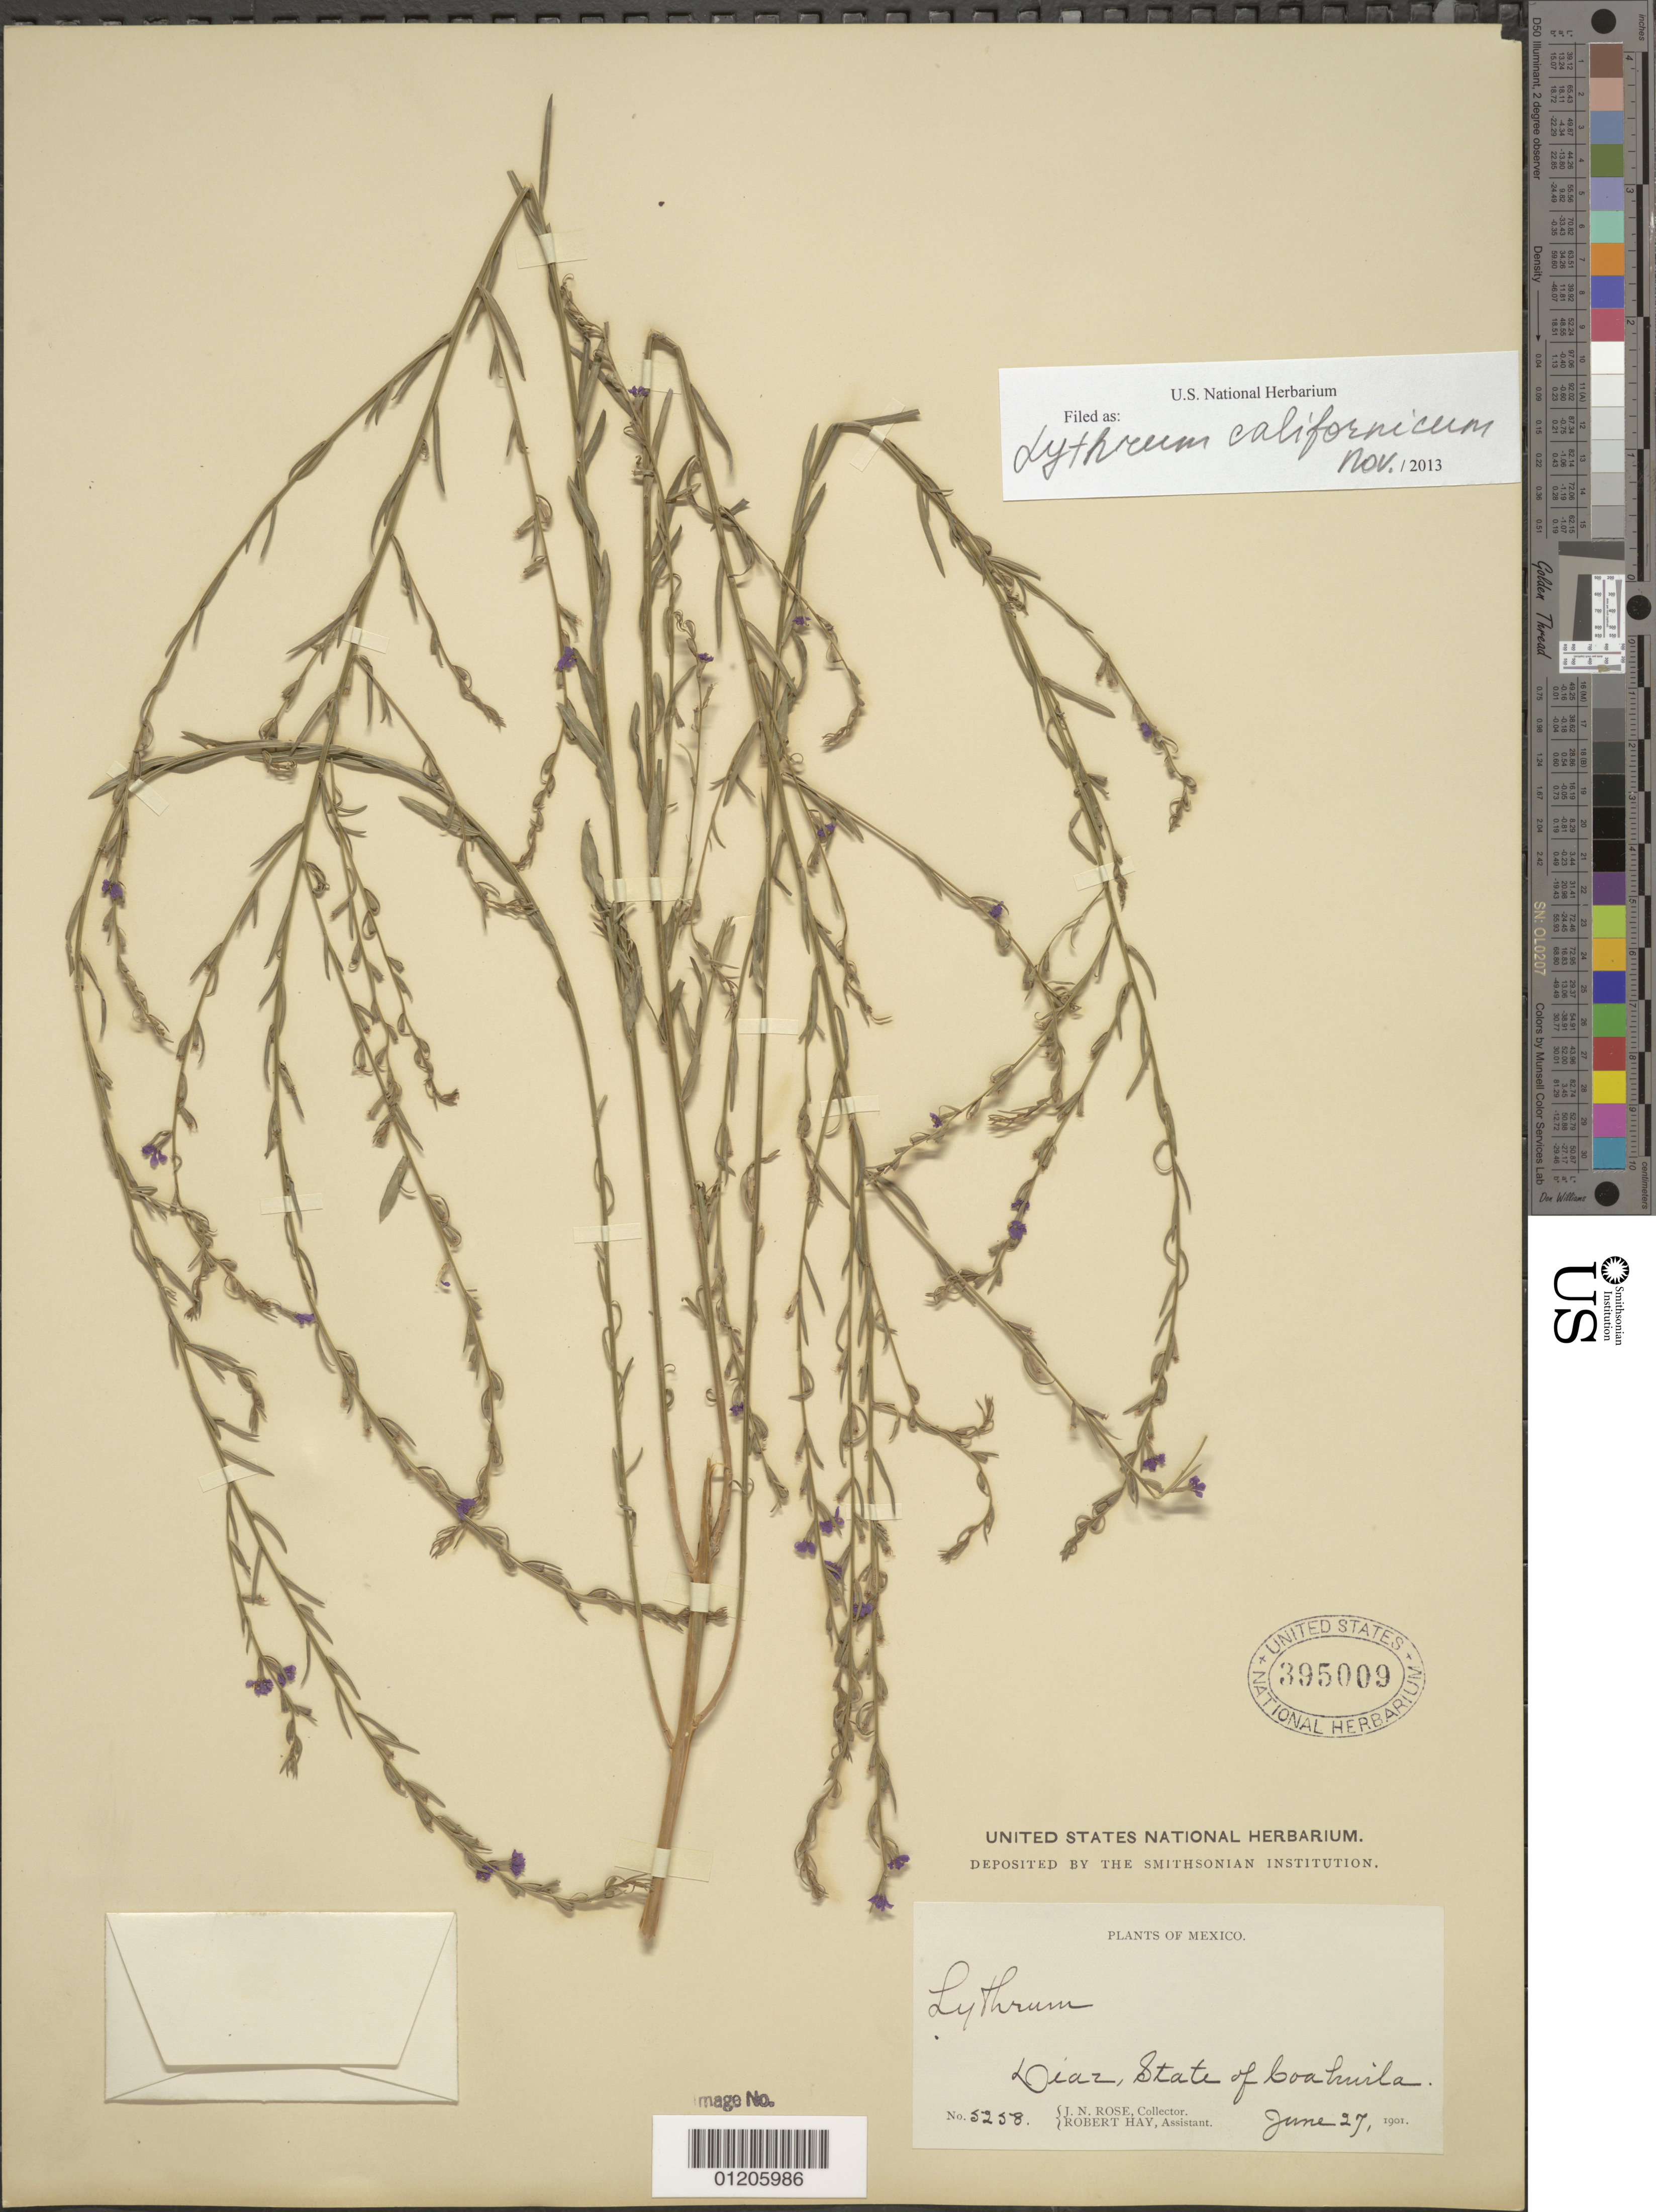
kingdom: Plantae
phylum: Tracheophyta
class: Magnoliopsida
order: Myrtales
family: Lythraceae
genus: Lythrum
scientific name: Lythrum californicum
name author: Torr. & A. Gray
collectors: J. N. Rose & R. H. Hay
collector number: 5258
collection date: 1901-06-27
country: Mexico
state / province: Coahuila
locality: Diaz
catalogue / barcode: US 395009